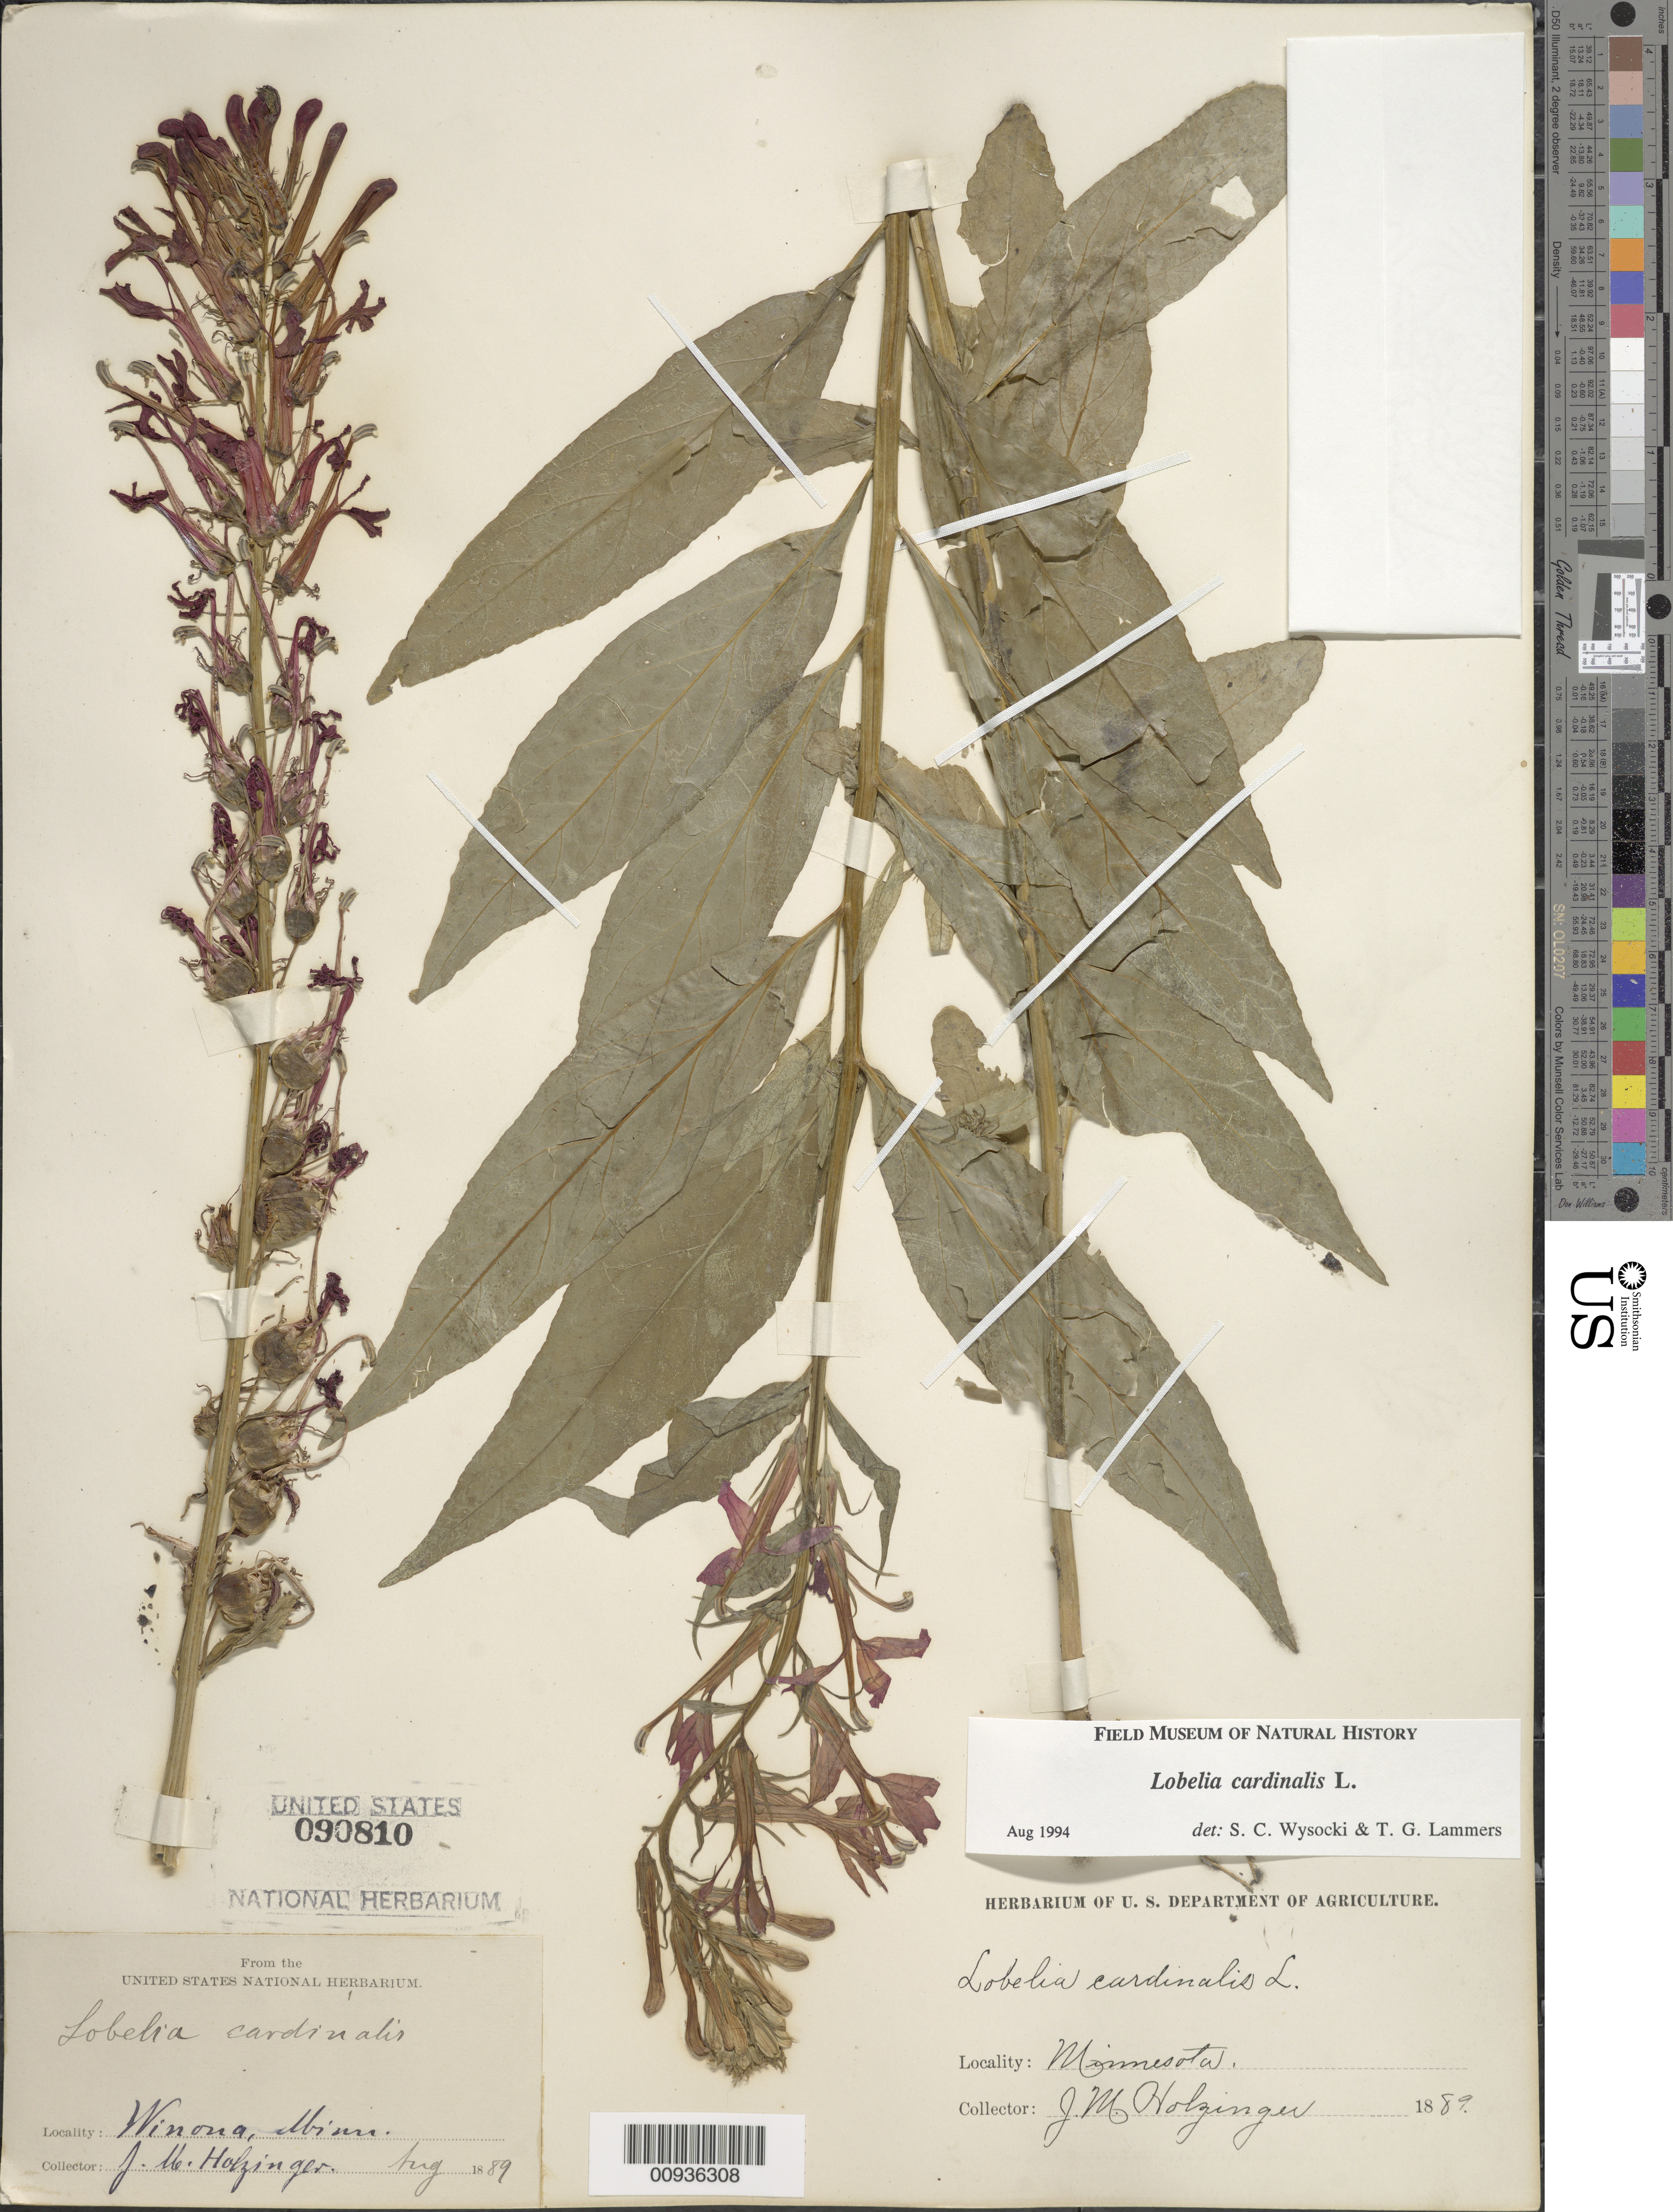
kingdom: Plantae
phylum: Tracheophyta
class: Magnoliopsida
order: Asterales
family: Campanulaceae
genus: Lobelia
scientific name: Lobelia cardinalis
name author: L.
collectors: J. M. Holzinger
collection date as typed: Aug 1889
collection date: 1889-08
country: United States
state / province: Minnesota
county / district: Winona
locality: Winona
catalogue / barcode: US 90810